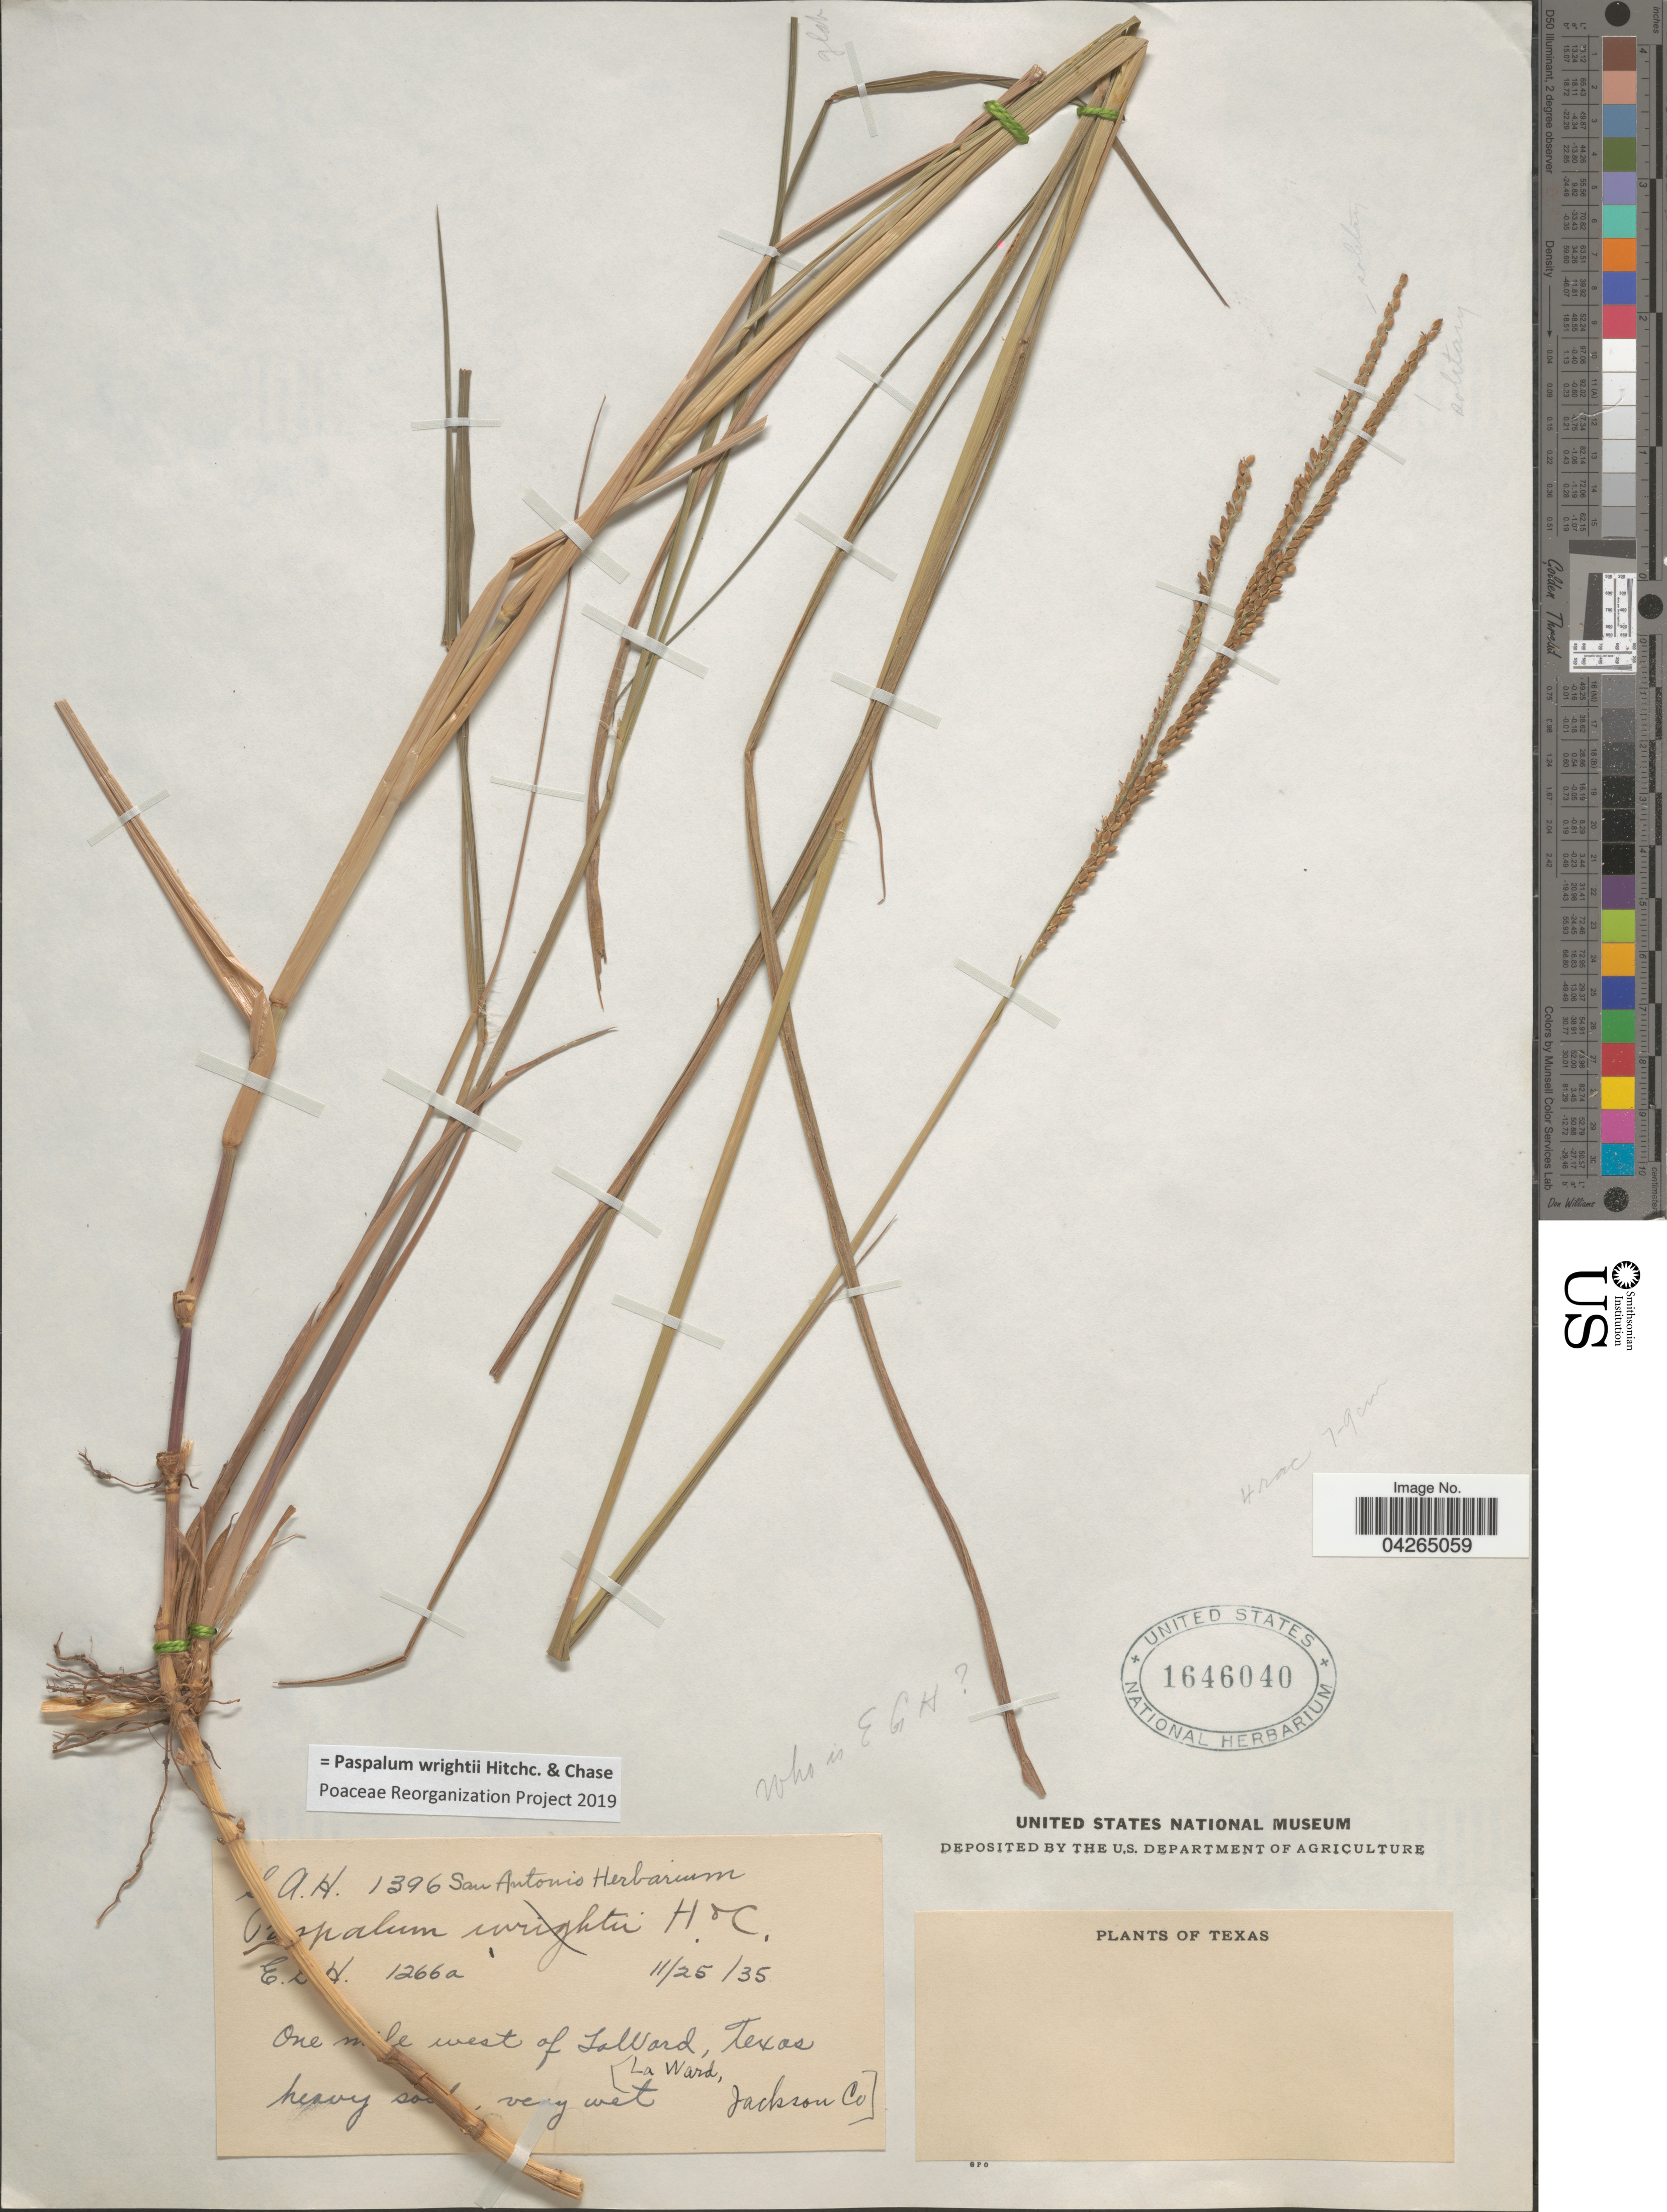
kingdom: Plantae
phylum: Tracheophyta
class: Liliopsida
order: Poales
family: Poaceae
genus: Paspalum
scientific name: Paspalum wrightii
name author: Hitchc. & Chase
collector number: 1266a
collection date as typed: Transcribed d/m/y: 25/11/35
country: United States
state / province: Texas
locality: One mile west of La Ward, Jackson Co.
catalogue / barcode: US 1646040